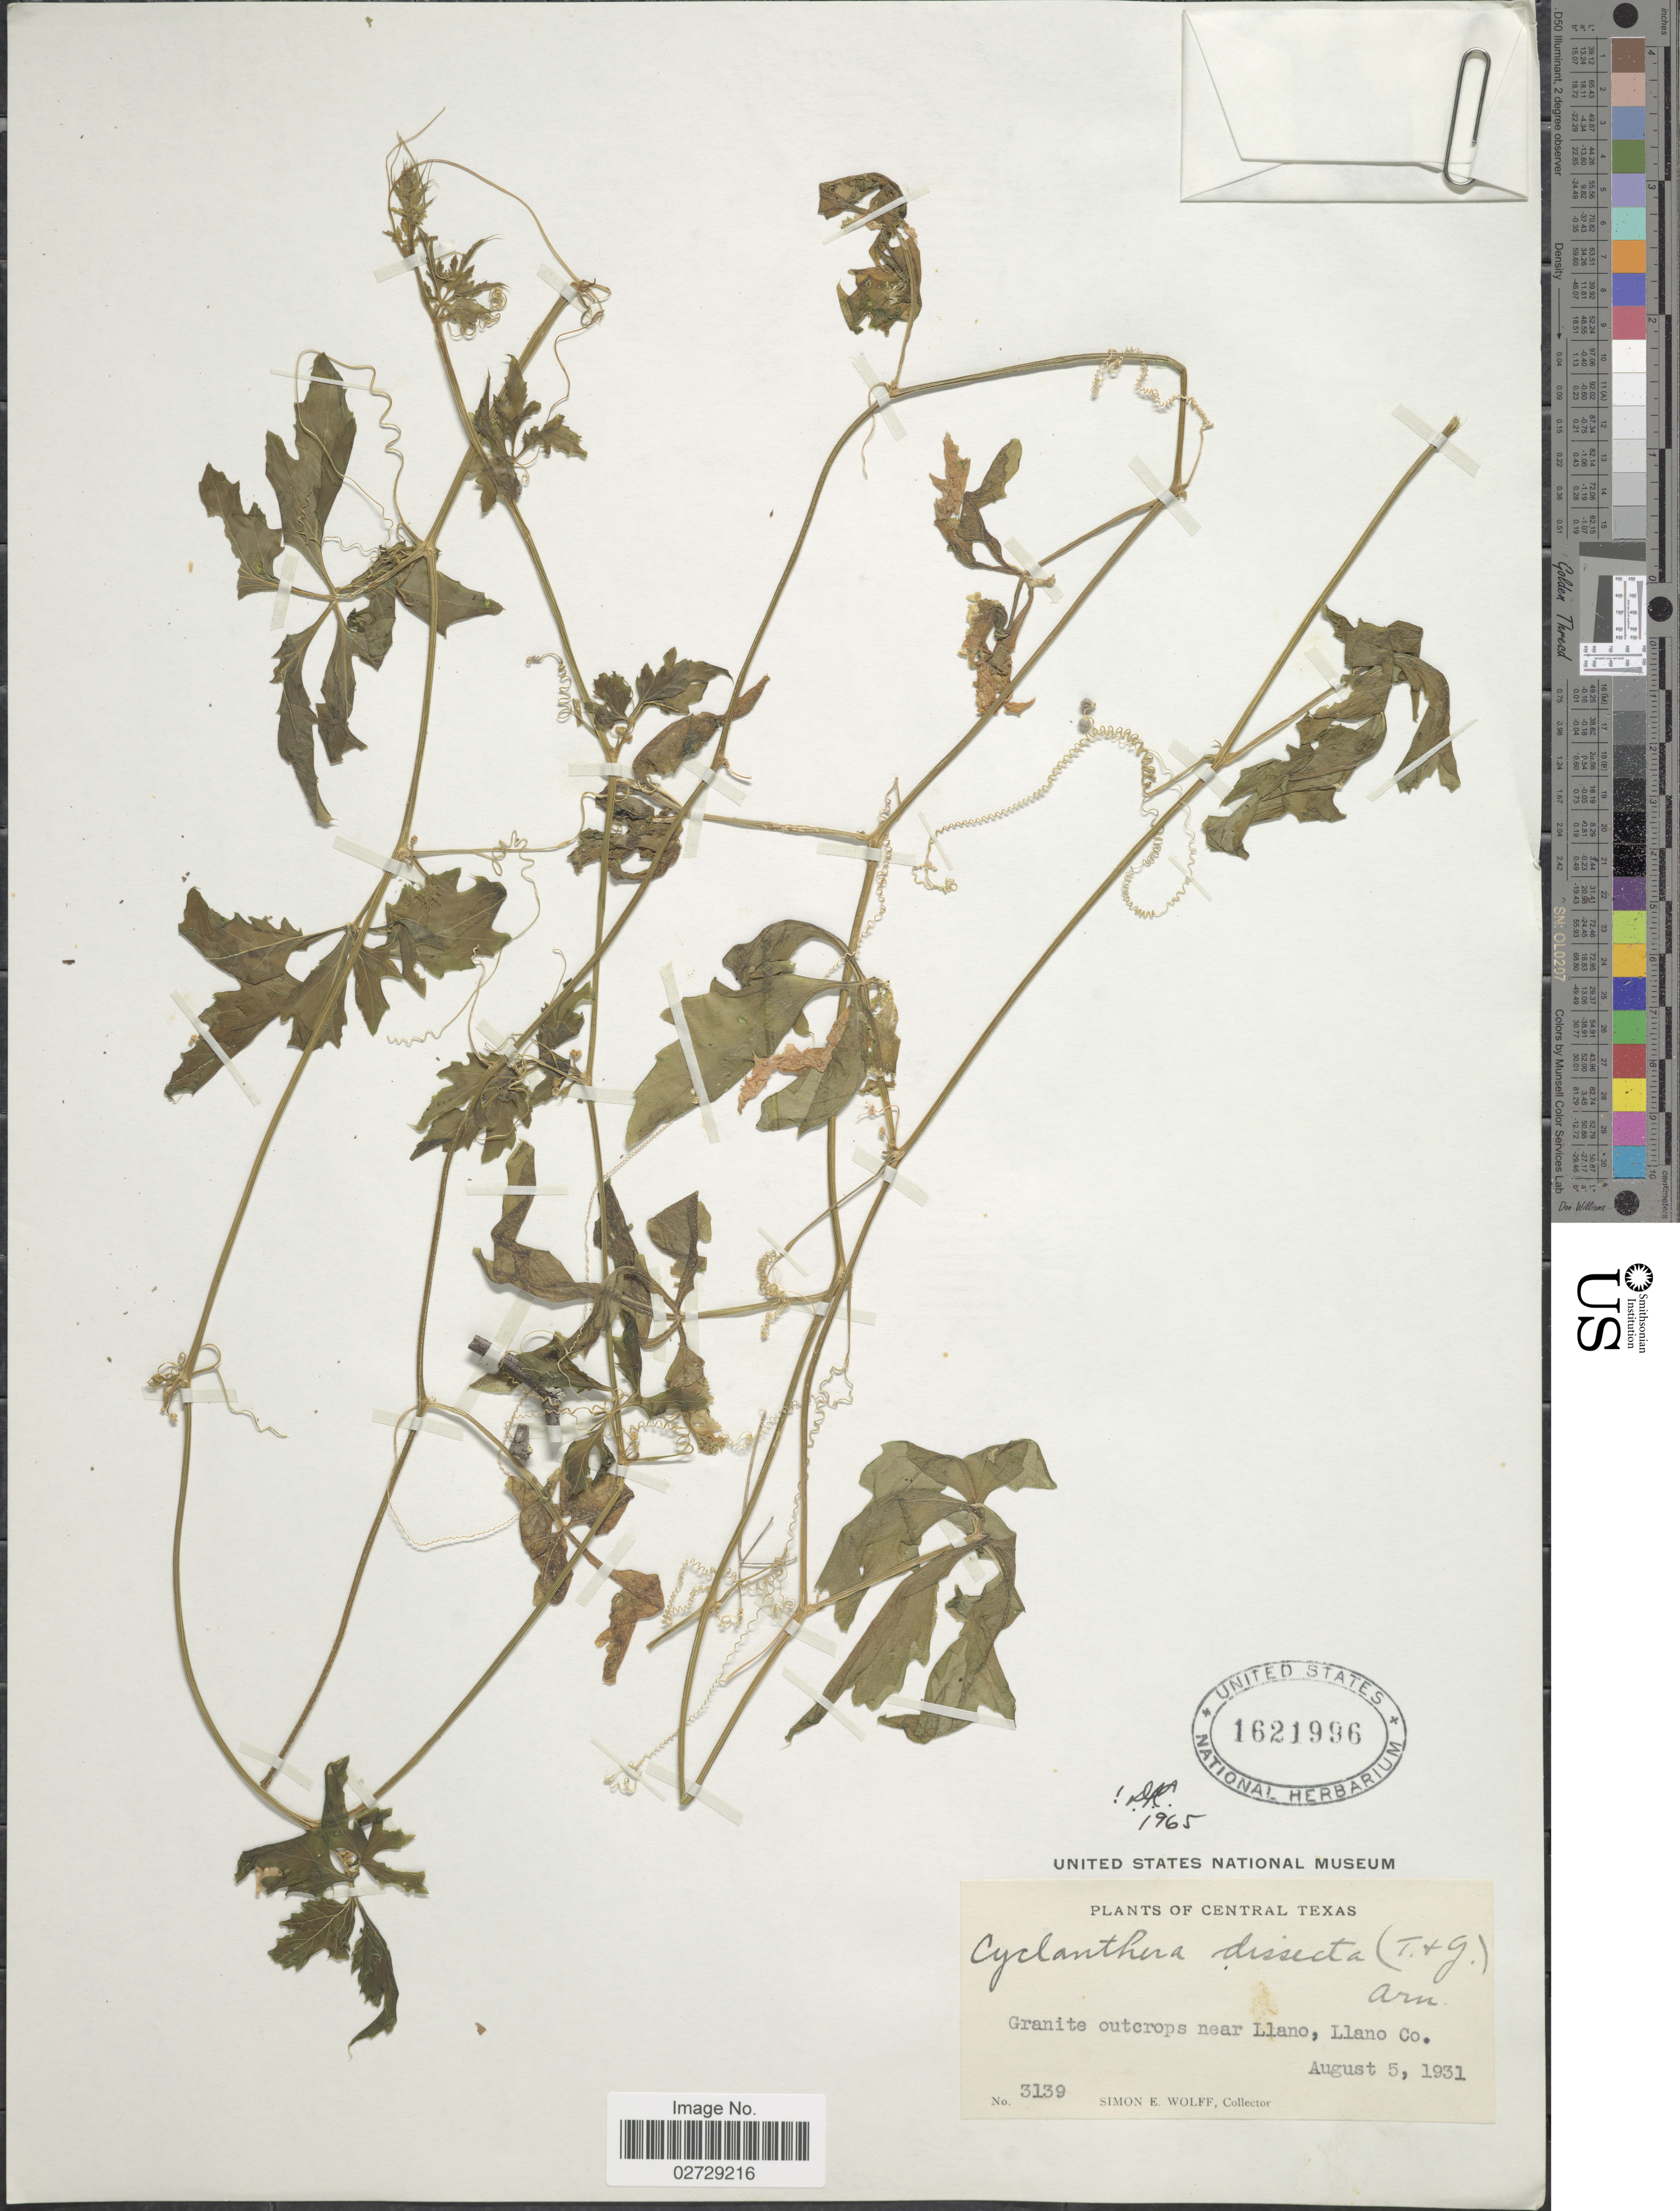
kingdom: Plantae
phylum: Tracheophyta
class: Magnoliopsida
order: Cucurbitales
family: Cucurbitaceae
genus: Cyclanthera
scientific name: Cyclanthera dissecta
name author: (Torr. & A. Gray) Arn.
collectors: S. E. Wolff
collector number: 3139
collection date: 1931-08-05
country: United States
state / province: Texas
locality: Central Texas. Granite outcrops near Llano, Llano Co.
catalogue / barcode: US 1621996